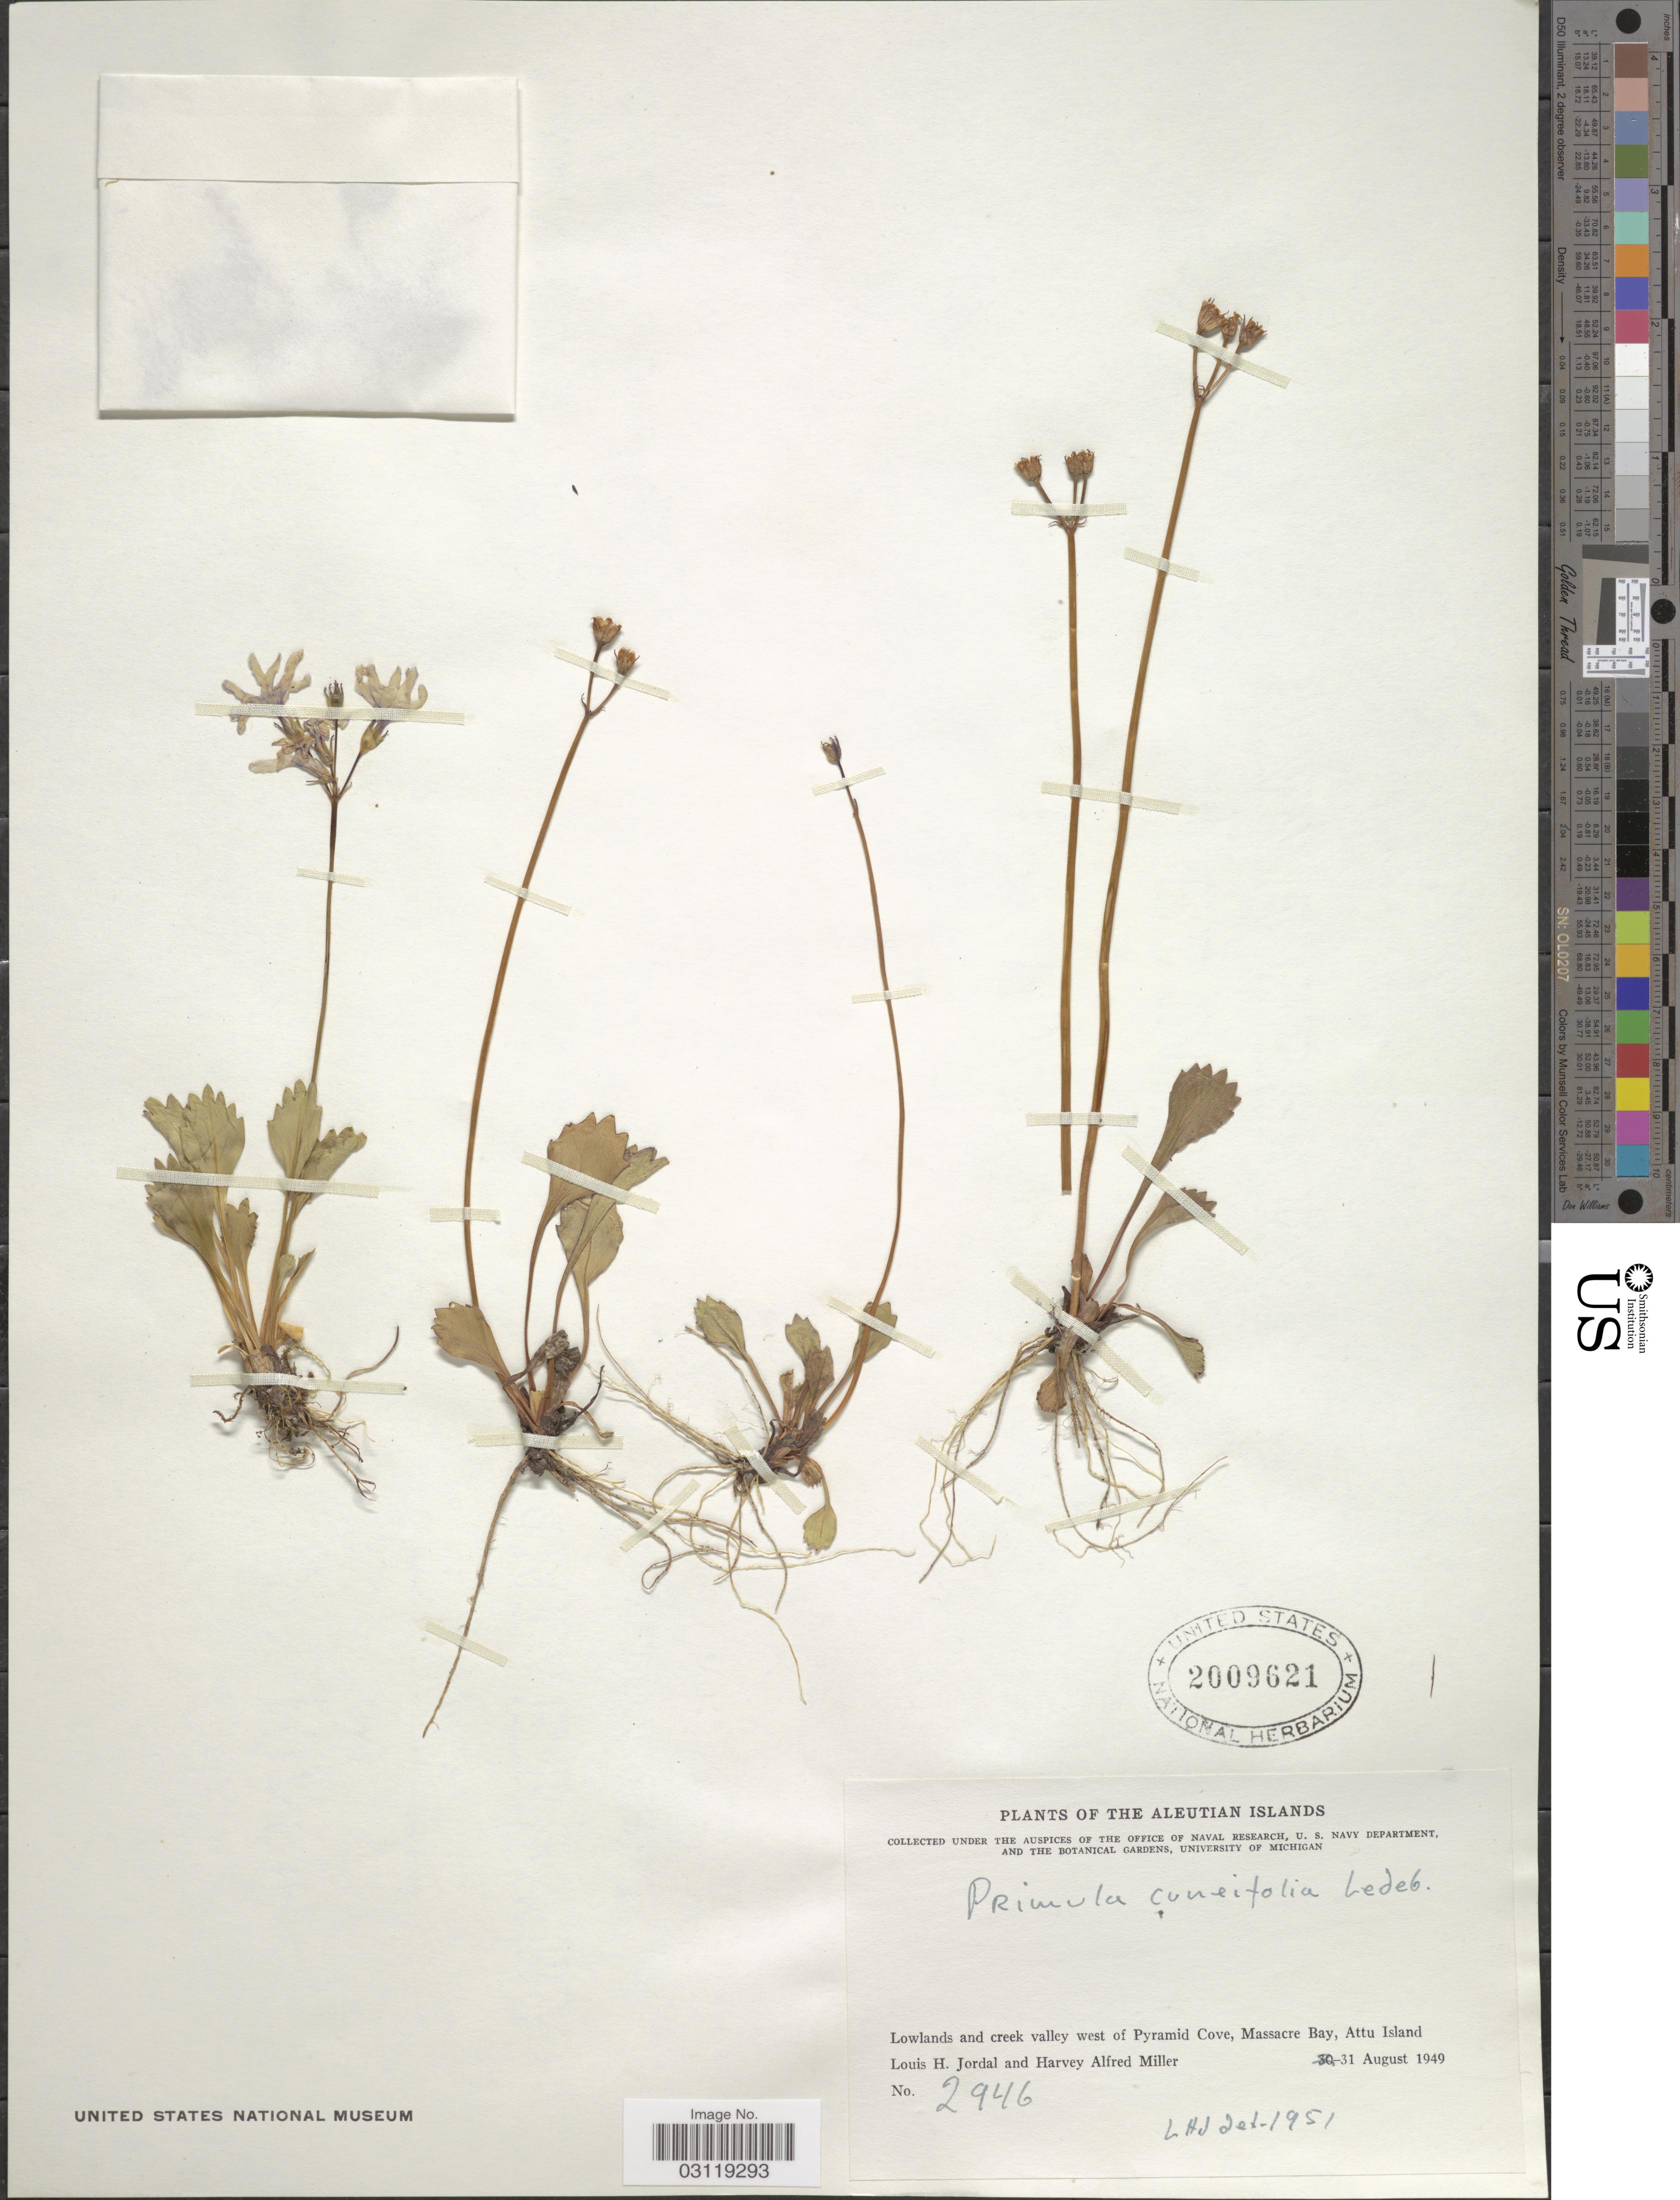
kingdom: Plantae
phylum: Tracheophyta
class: Magnoliopsida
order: Ericales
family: Primulaceae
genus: Primula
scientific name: Primula cuneifolia subsp. cuneifolia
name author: Ledeb.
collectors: L. Jordal & H. A. Miller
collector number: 2946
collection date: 1949-08-31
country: United States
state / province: Alaska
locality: The Aleutian Islands. Lowlands and creek valley west of Pyramid Cove, Massacre Bay, Attu Island.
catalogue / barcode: US 2009621